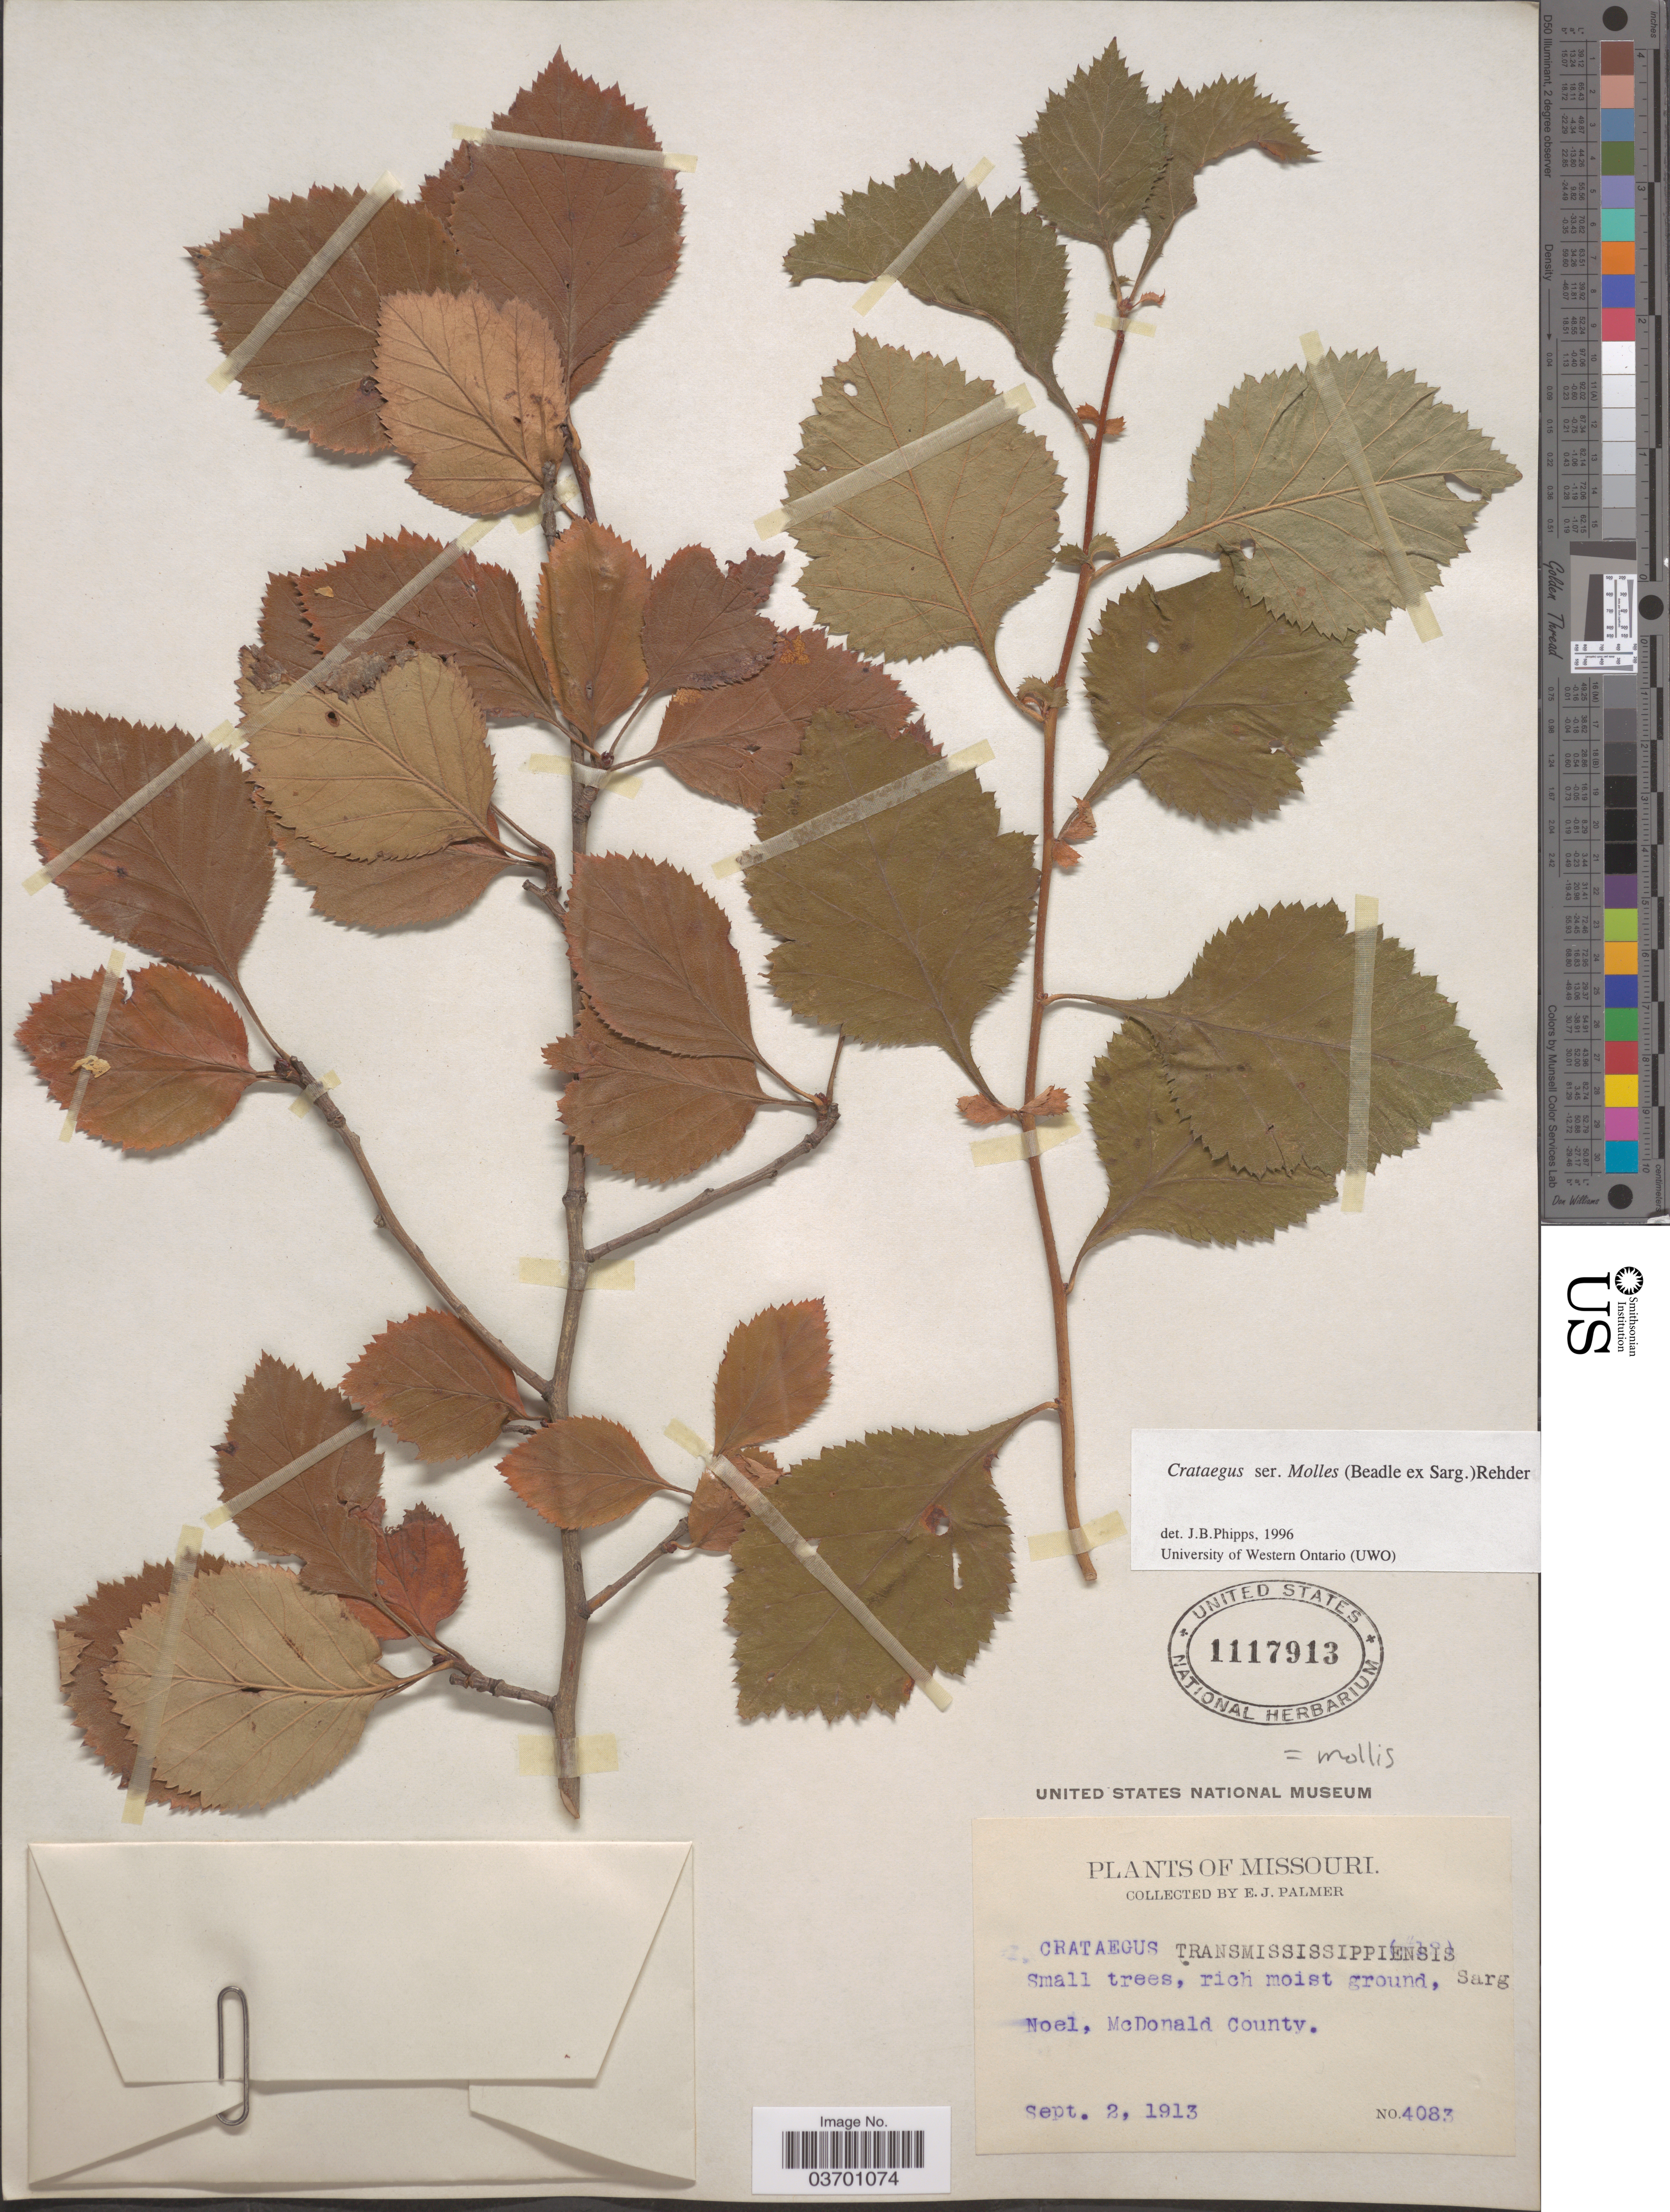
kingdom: Plantae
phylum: Tracheophyta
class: Magnoliopsida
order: Rosales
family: Rosaceae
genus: Crataegus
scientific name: Crataegus mollis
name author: (Torr. & A. Gray) Scheele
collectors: E. J. Palmer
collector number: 4083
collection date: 1913-09-02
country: United States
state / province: Missouri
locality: Noel, McDonald County.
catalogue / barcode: US 1117913